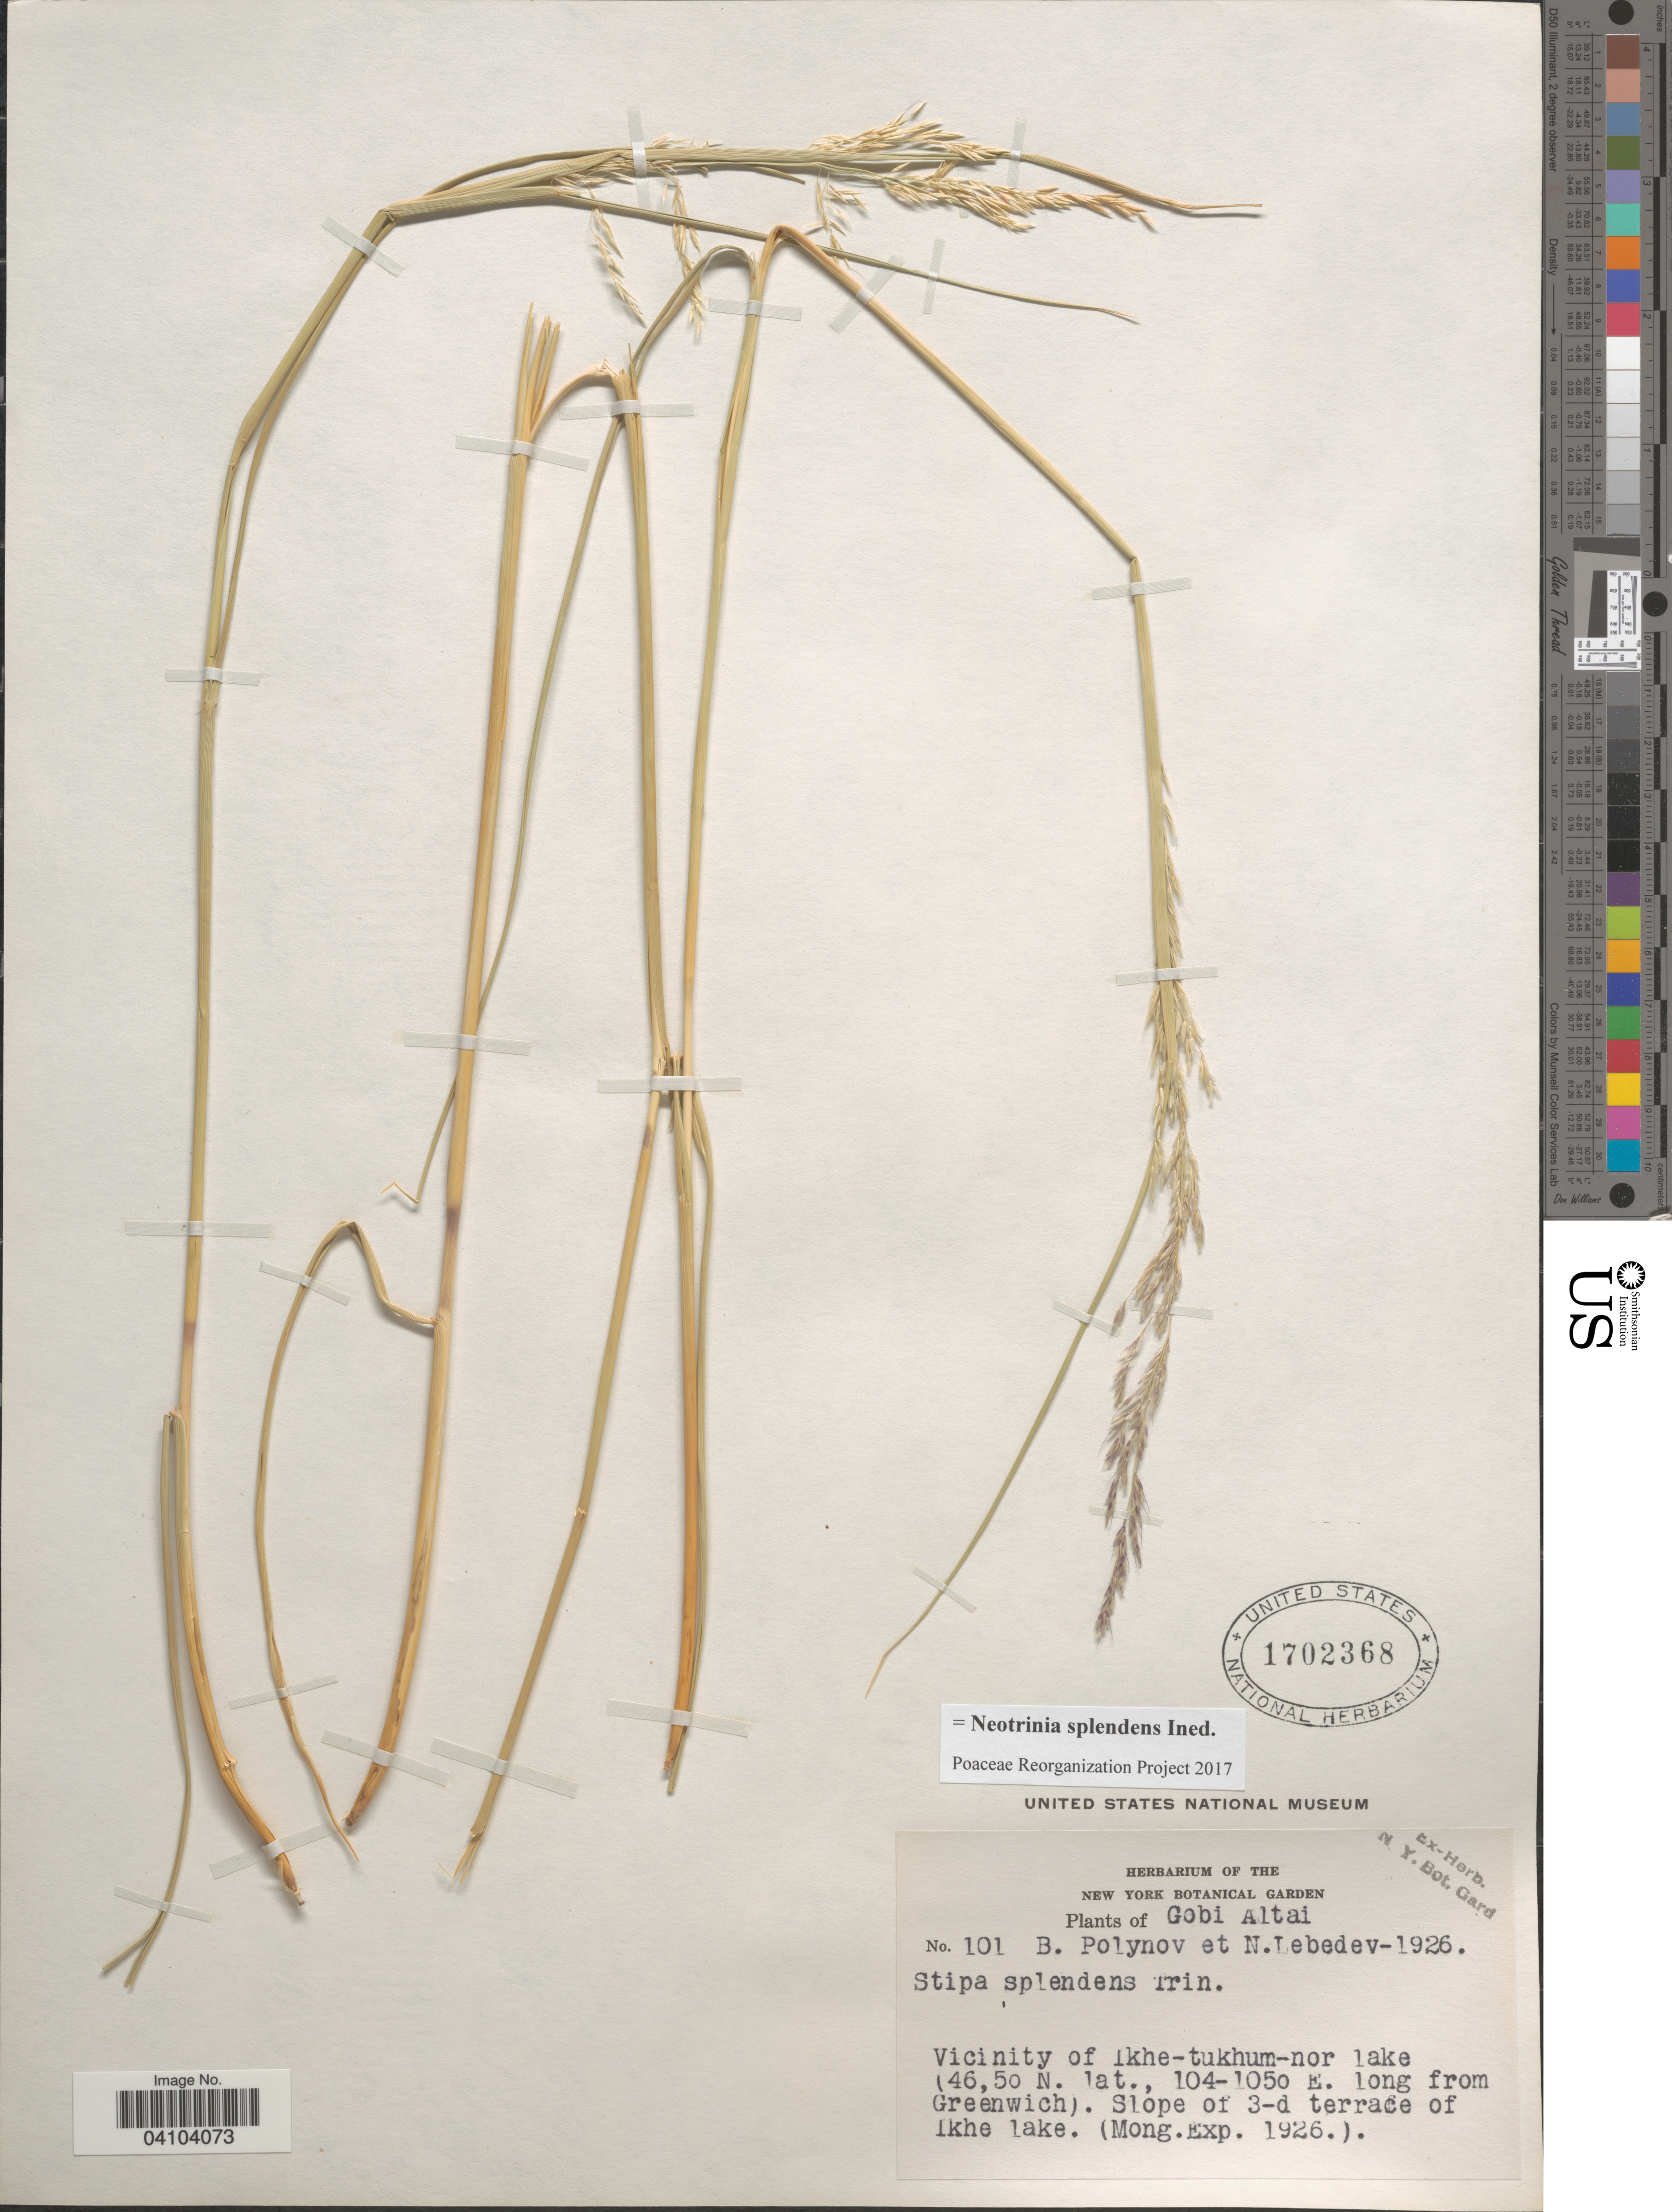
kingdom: Plantae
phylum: Tracheophyta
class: Liliopsida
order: Poales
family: Poaceae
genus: Neotrinia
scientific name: Neotrinia splendens (Trin.) M. Nobis, P.D. Gudkova & A. Nowak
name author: (Trin.)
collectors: B. Polynov & N. Lebedev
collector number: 101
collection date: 1926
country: Mongolia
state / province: Govi-Altay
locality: Gobi Altai. Vicinity of Ikhe-tukhum-nor lake (from Greenwich). Slope of 3-d terrace of Ikhe lake. (Mong.Exp. 1926.).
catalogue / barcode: US 1702368